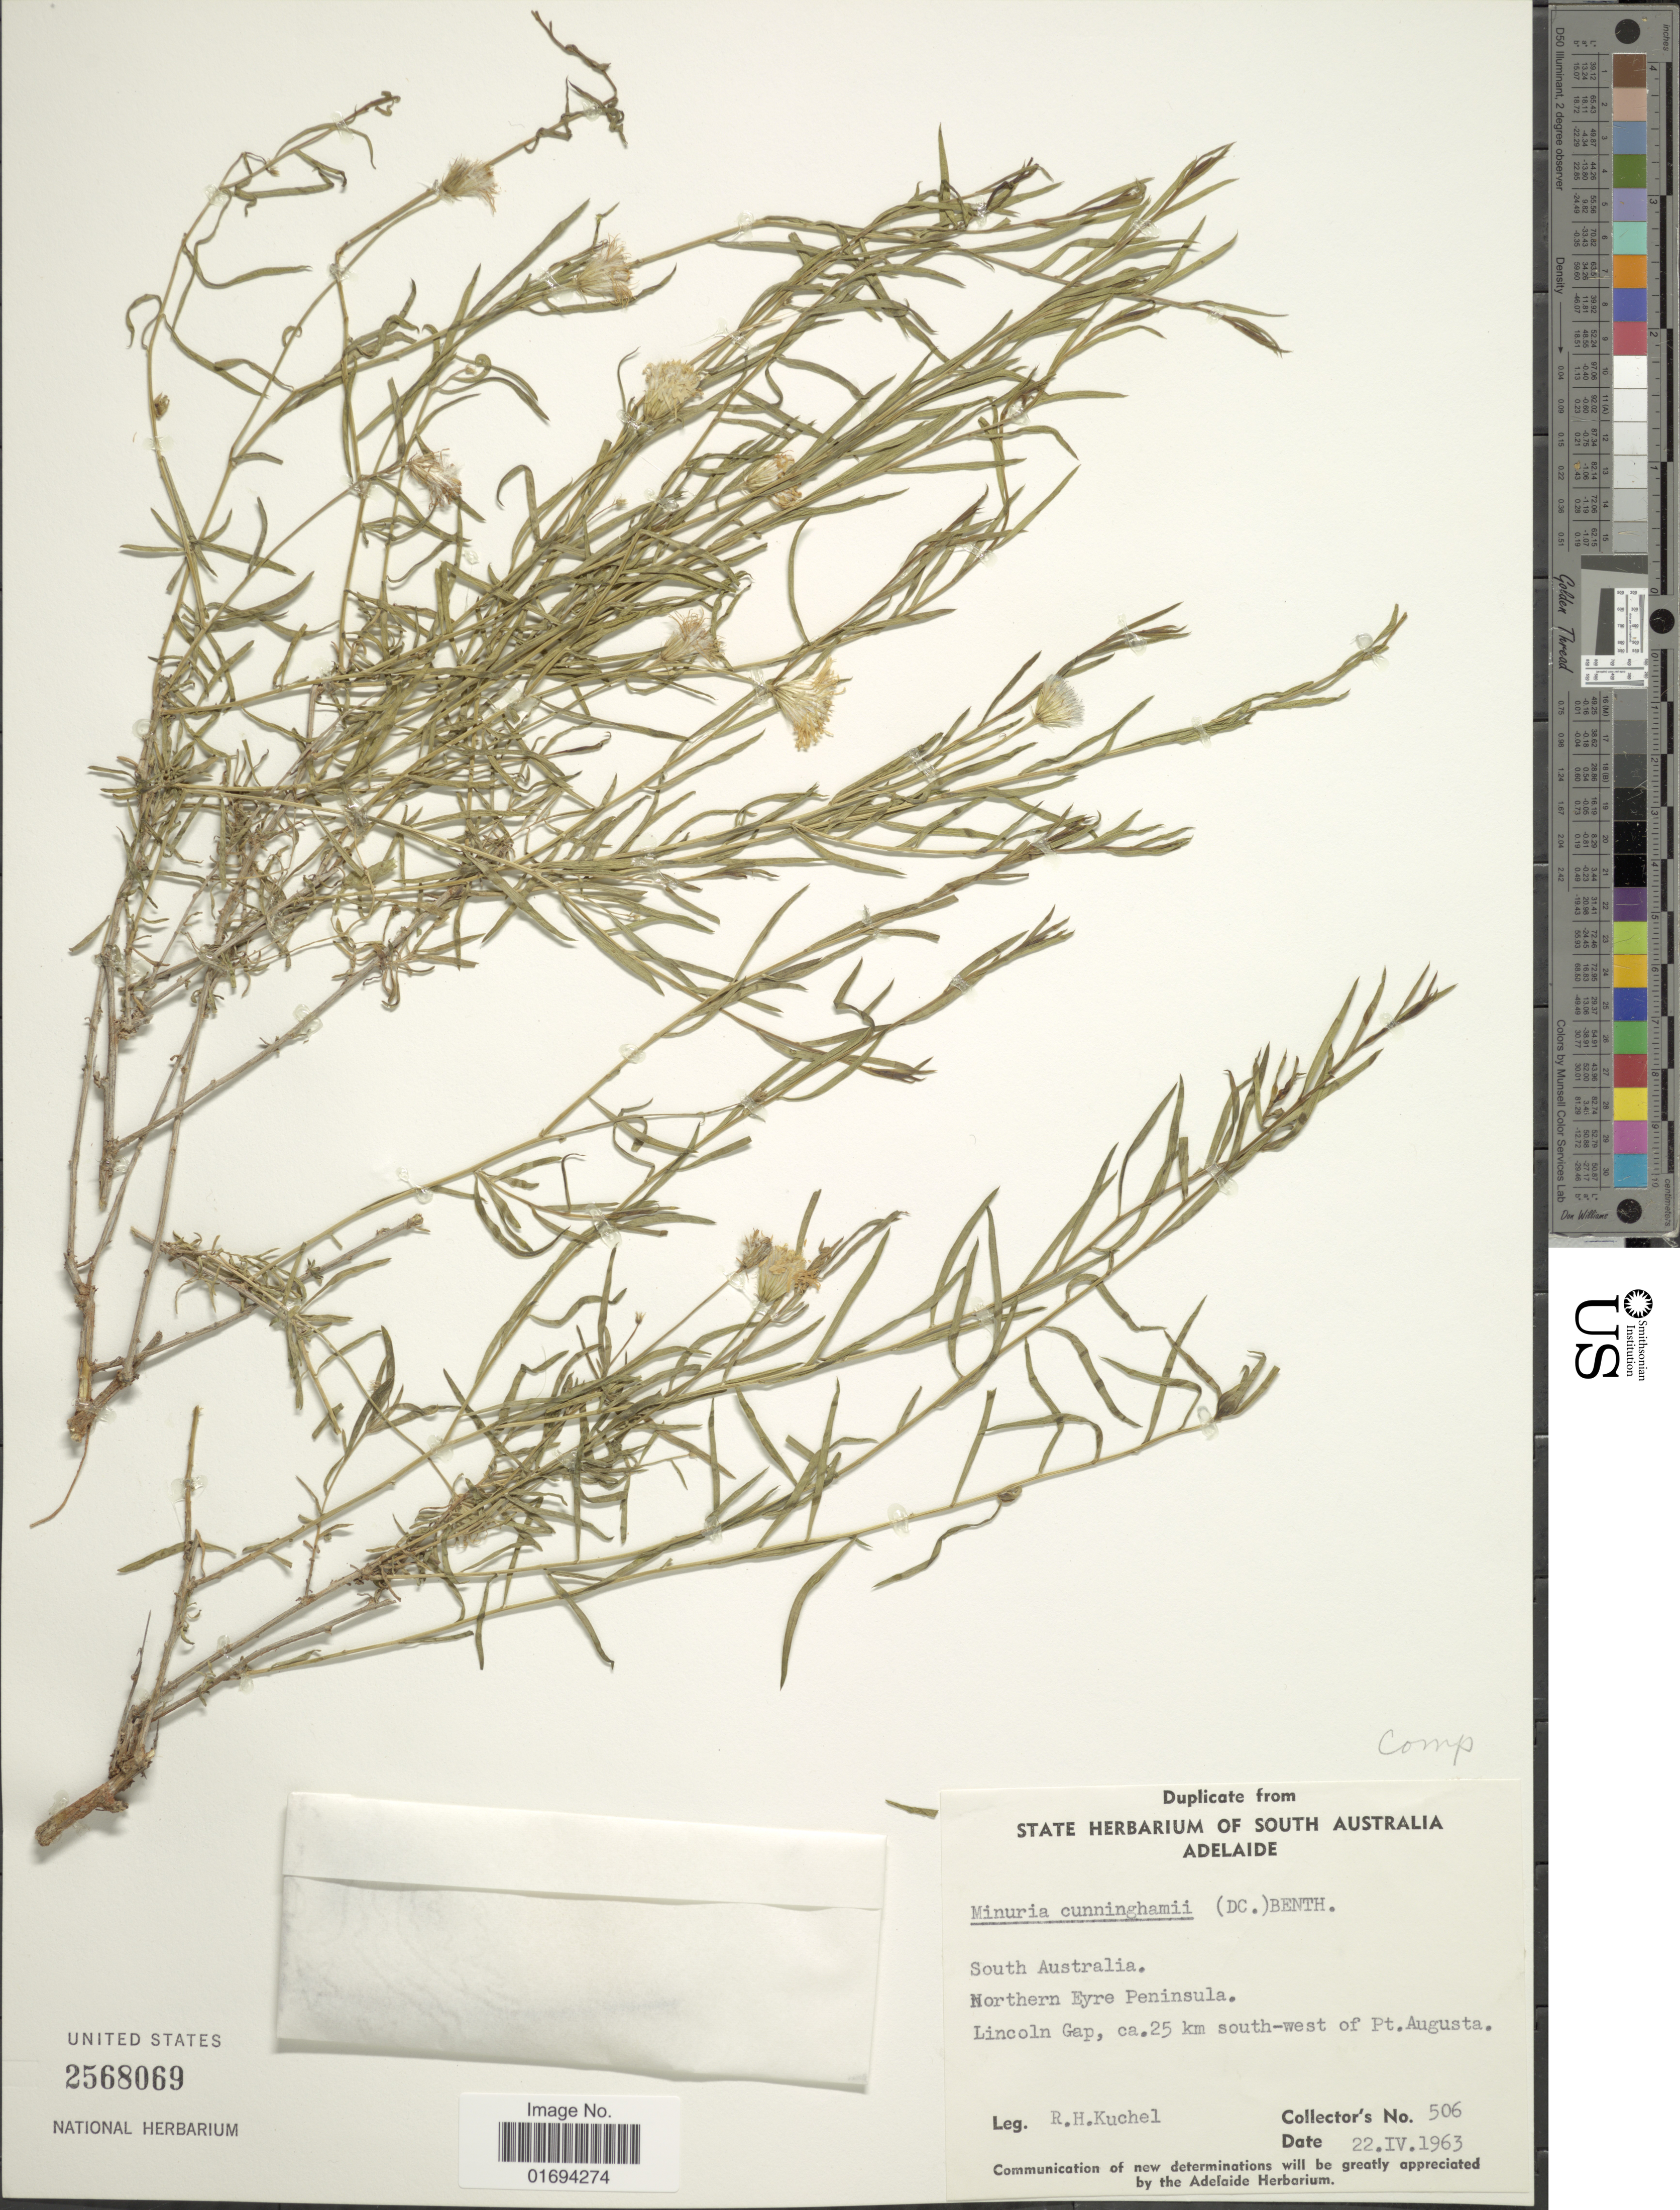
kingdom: Plantae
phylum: Tracheophyta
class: Magnoliopsida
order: Asterales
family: Asteraceae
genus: Minuria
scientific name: Minuria cunninghamii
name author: (DC.) Benth.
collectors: R. Kuchel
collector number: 506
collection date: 1963-04-22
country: Australia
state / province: South Australia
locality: Northern Eyre Peninsula, Lincoln Gap, ca. 25 km south-west of Pt. Augusta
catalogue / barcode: US 2568069